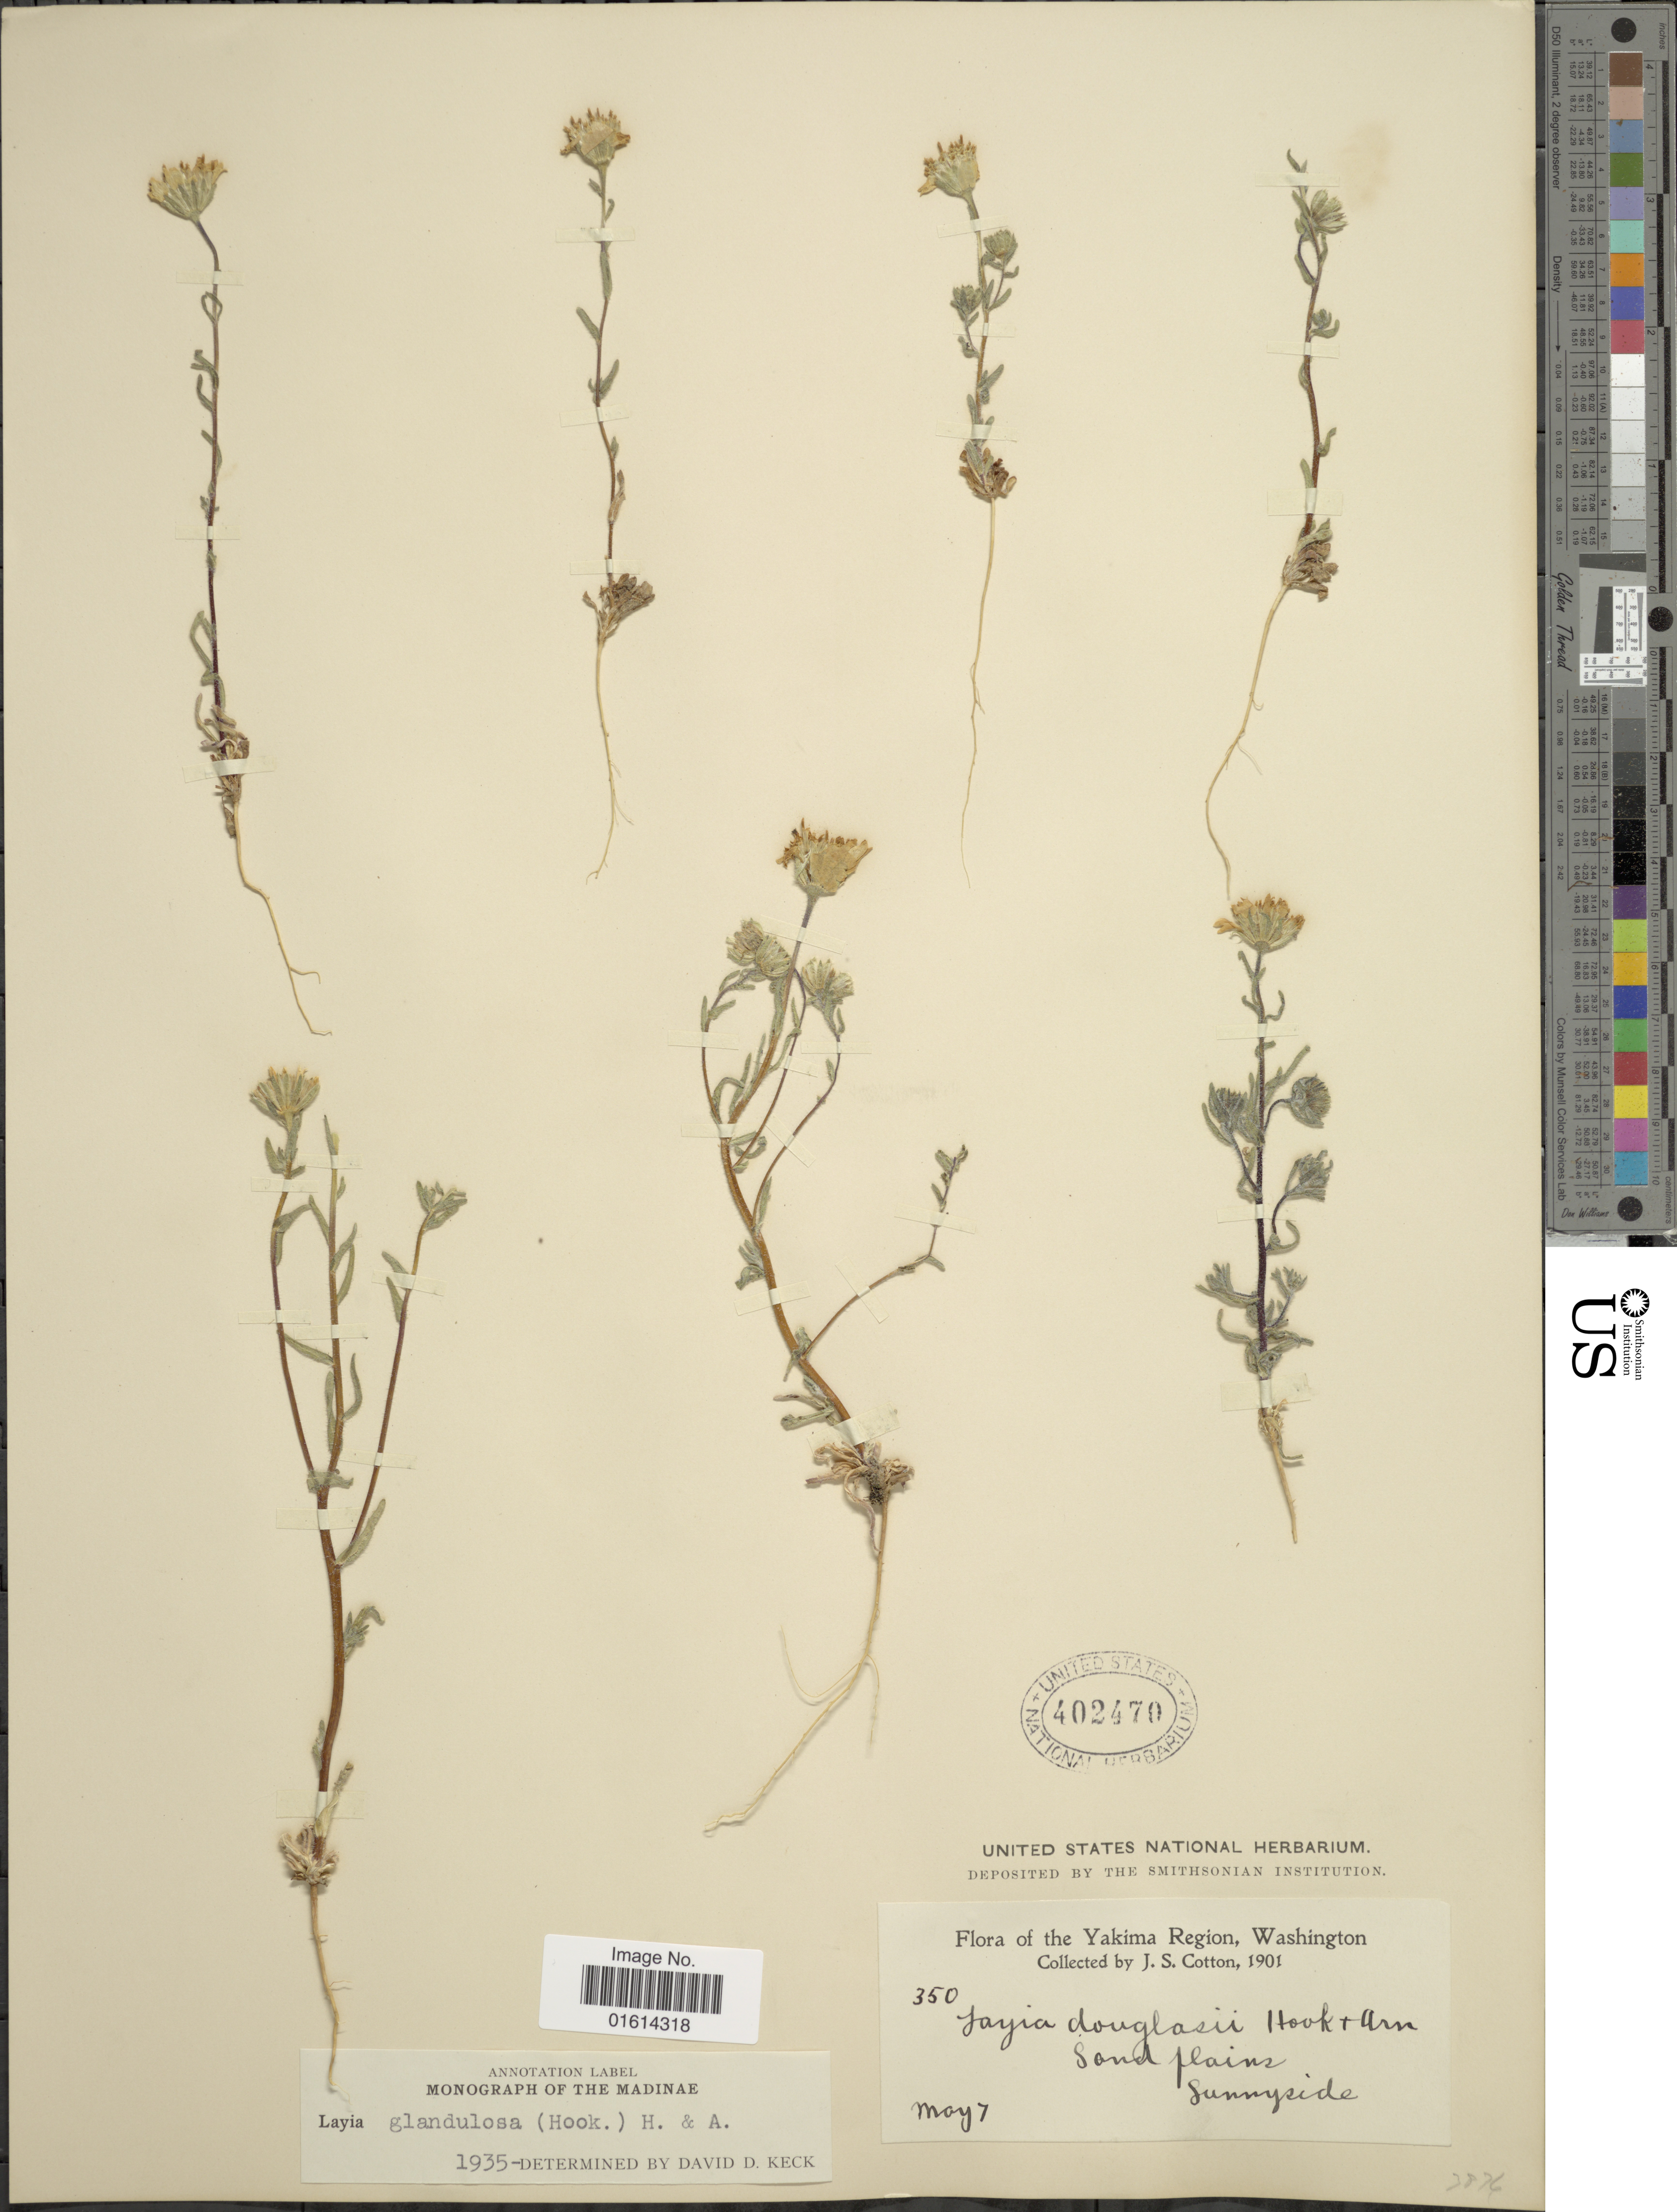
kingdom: Plantae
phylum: Tracheophyta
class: Magnoliopsida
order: Asterales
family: Asteraceae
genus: Layia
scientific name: Layia glandulosa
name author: Hook. & Arn.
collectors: J. S. Cotton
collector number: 350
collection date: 1901-05-07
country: United States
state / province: Washington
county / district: Yakima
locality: Yakima Region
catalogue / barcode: US 402470